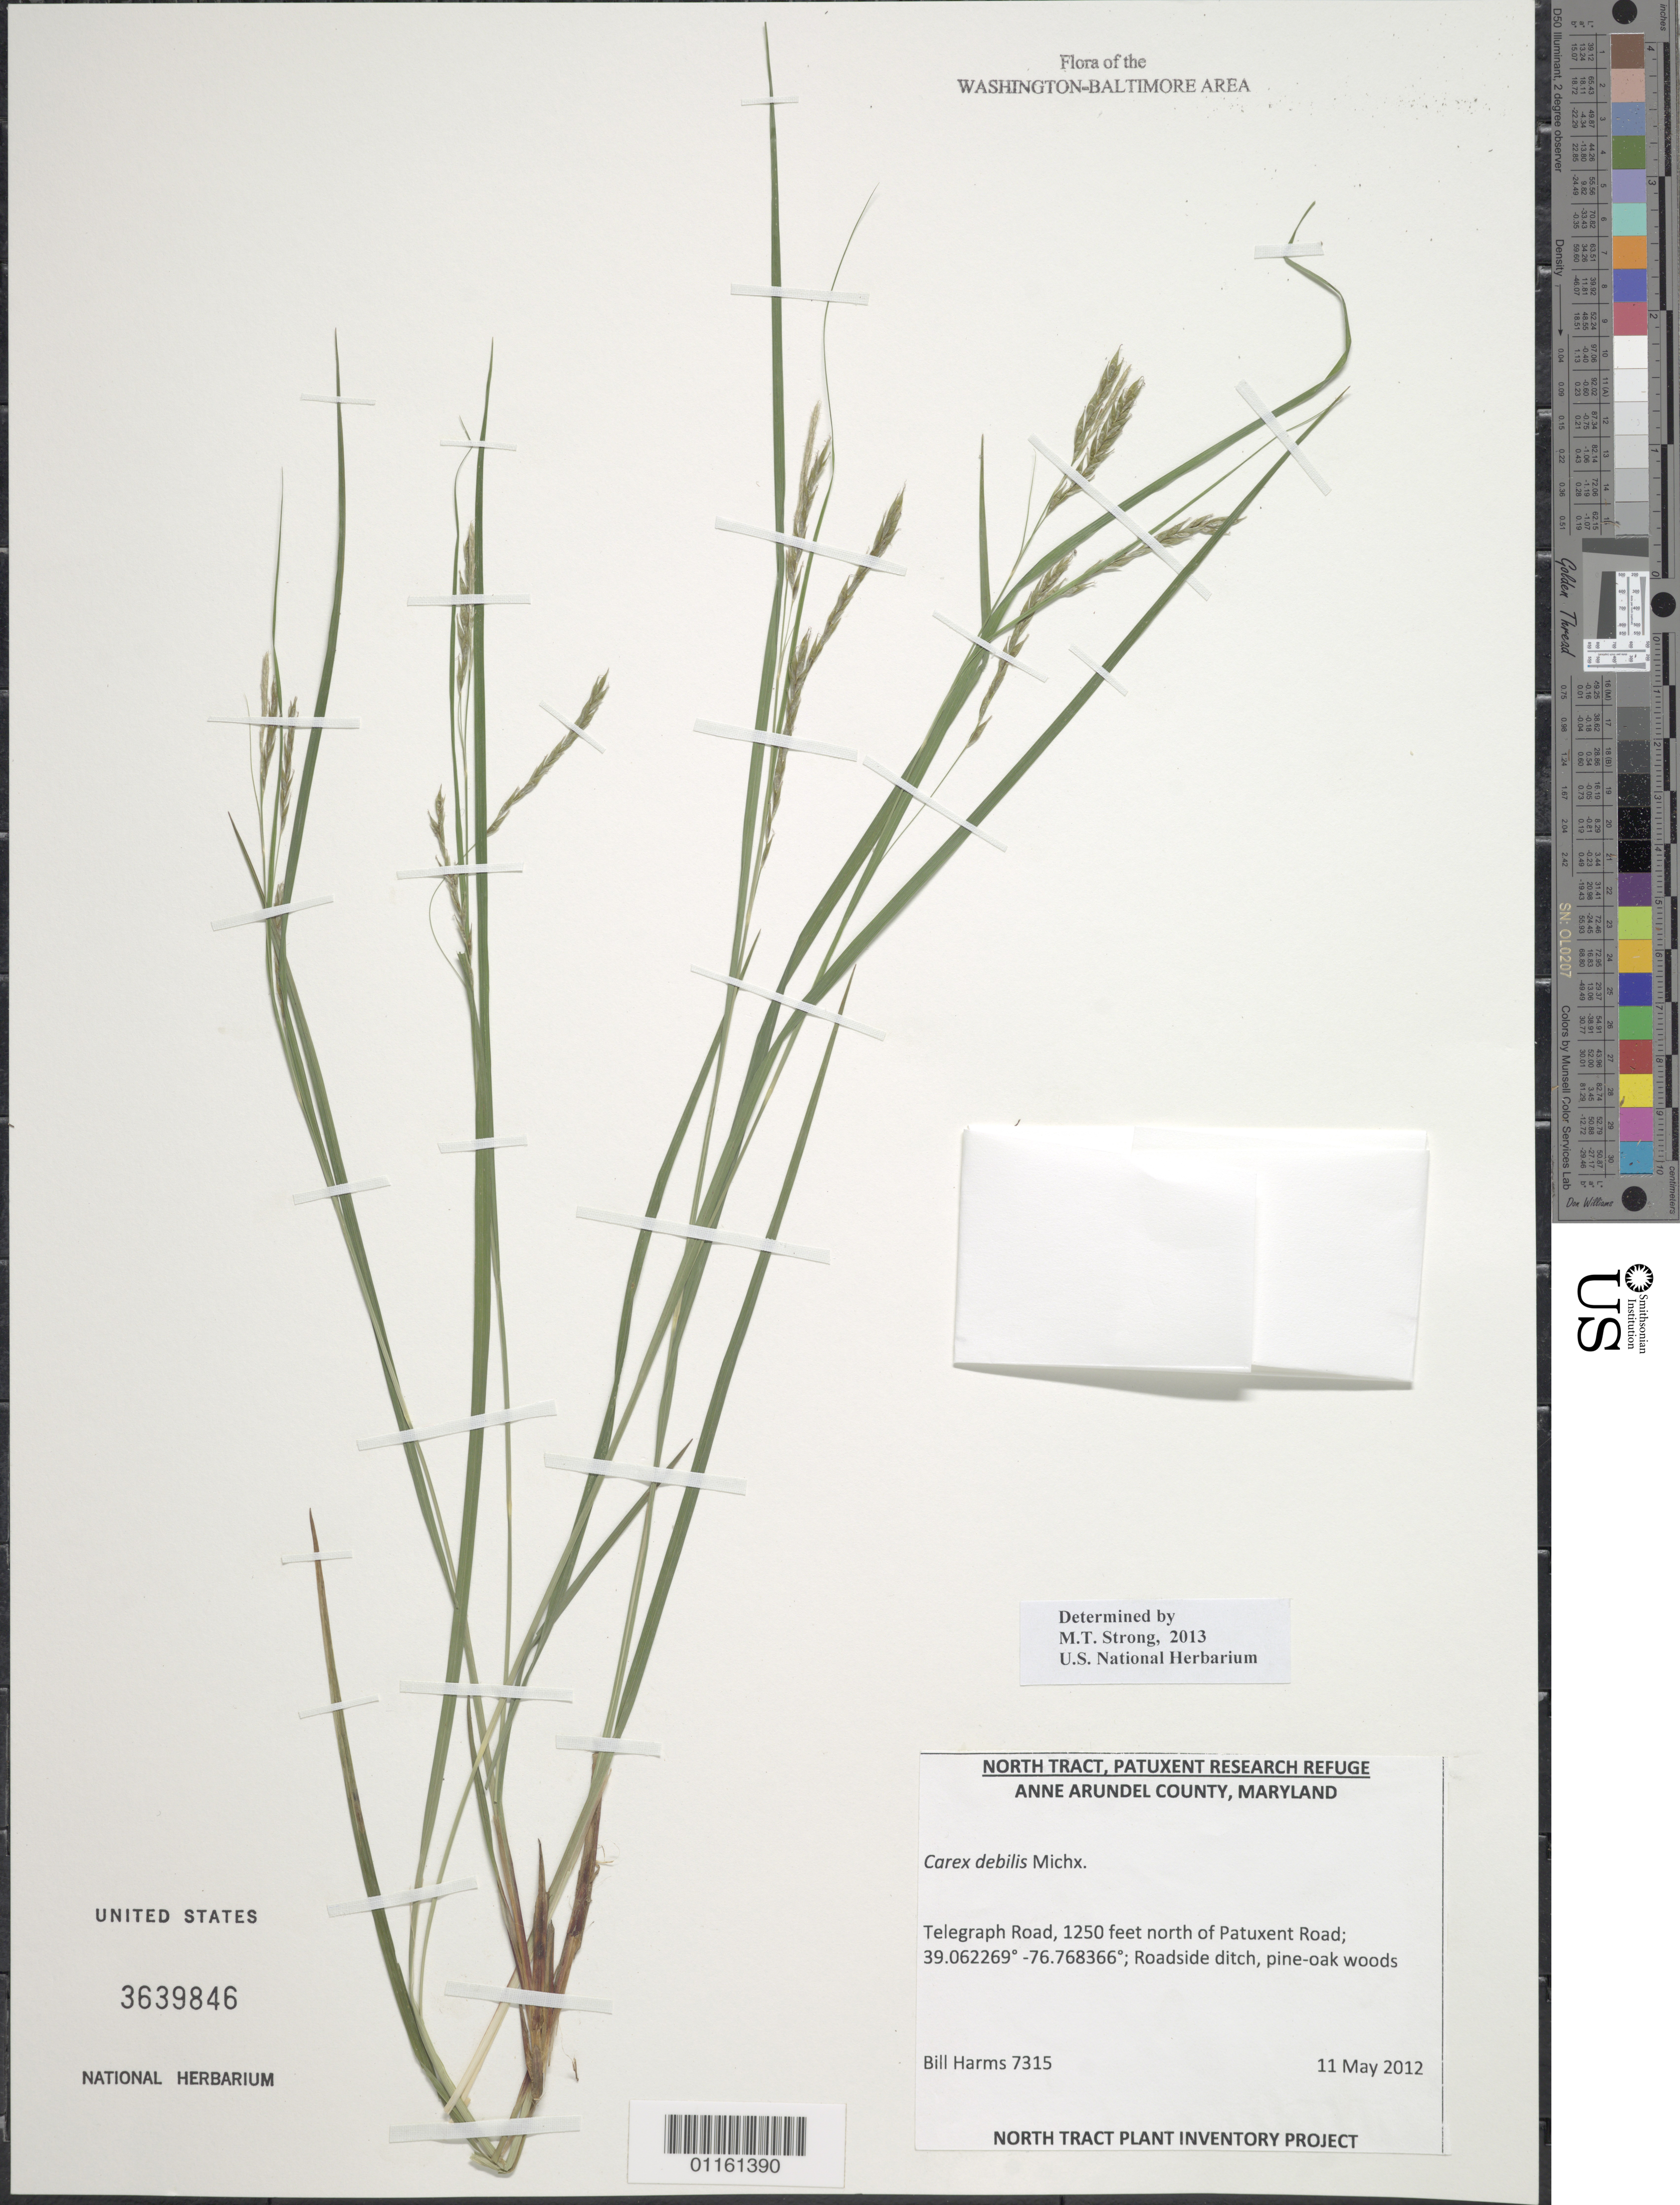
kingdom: Plantae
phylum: Tracheophyta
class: Liliopsida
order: Poales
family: Cyperaceae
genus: Carex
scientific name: Carex debilis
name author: Michx.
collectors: B. Harms & J. Worth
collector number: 7315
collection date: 2012-05-11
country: United States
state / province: Maryland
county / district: Anne Arundel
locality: Telegraph Road, 1250 feet north of Patuxent Road.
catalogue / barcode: US 3639846